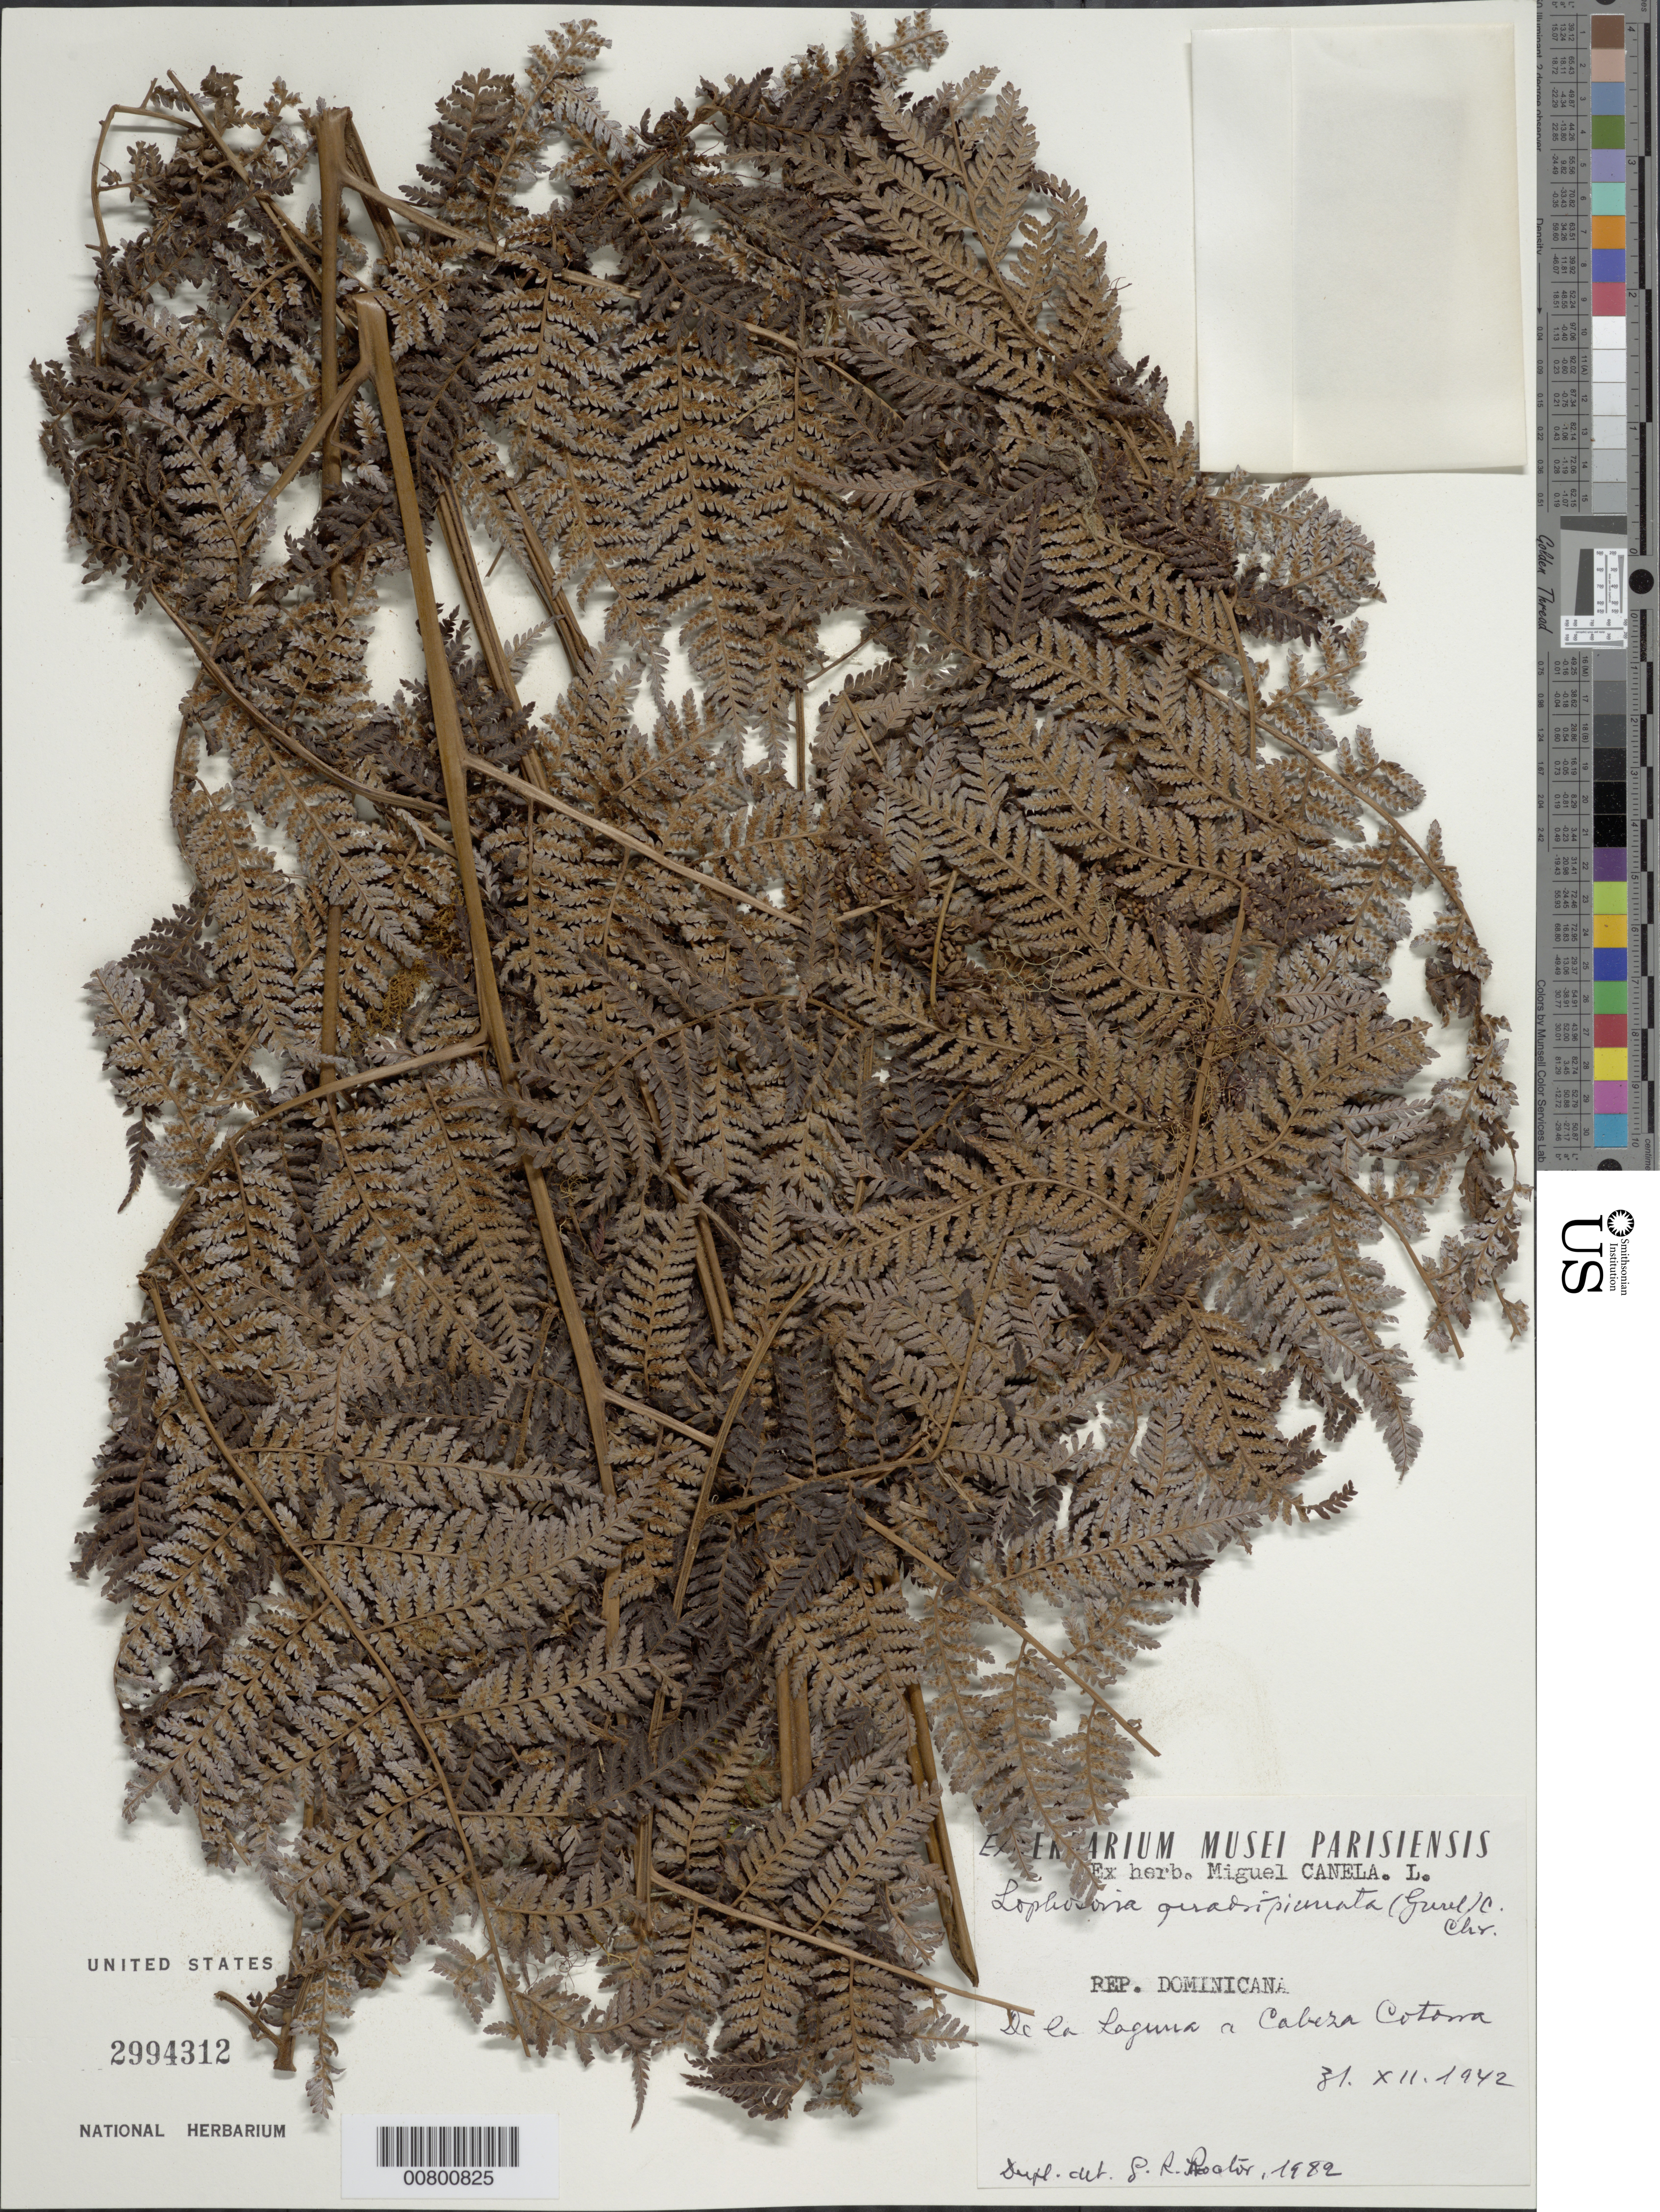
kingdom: Plantae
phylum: Tracheophyta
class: Polypodiopsida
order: Cyatheales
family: Dicksoniaceae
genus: Lophosoria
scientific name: Lophosoria quadripinnata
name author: (J.F. Gmel.) C. Chr.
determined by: Proctor, G. R.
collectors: M. Canela Lazaro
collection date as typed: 31 Dec 1942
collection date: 1942-12-31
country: Dominican Republic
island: Hispaniola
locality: La Laguna to Cabeza Cotorra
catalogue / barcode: US 2994312